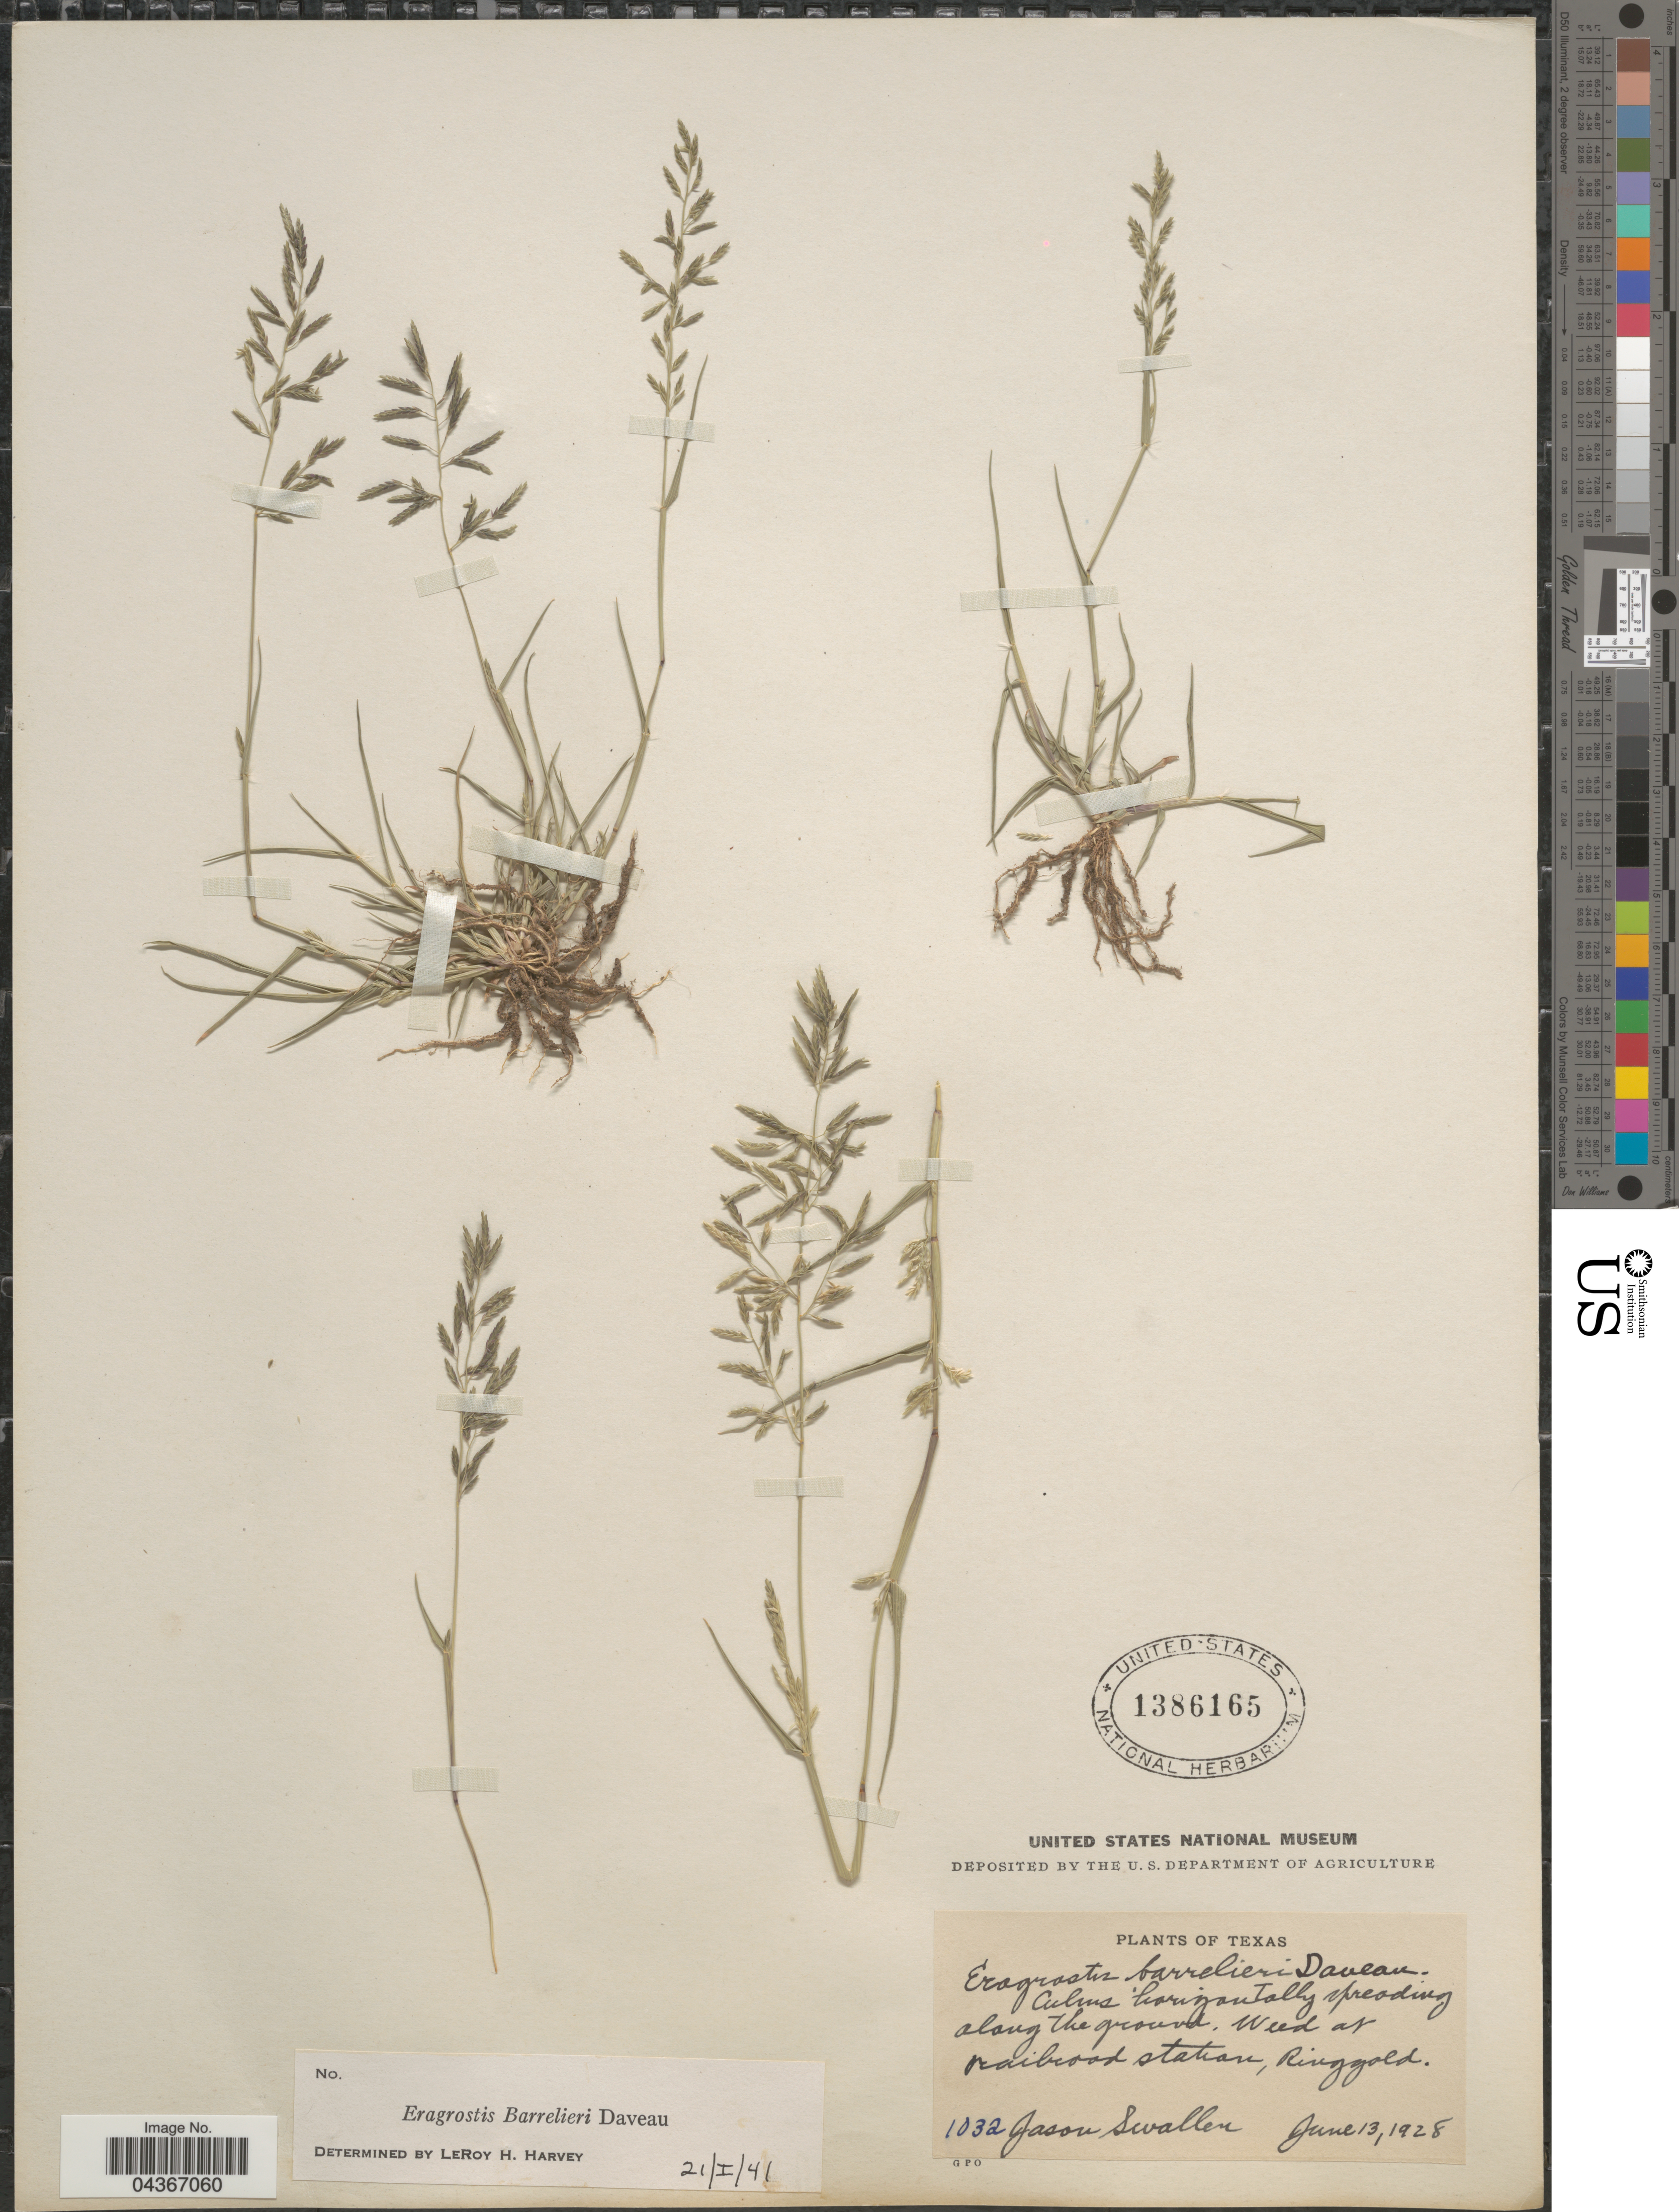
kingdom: Plantae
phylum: Tracheophyta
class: Liliopsida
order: Poales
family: Poaceae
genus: Eragrostis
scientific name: Eragrostis barrelieri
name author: Daveau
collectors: J. R. Swallen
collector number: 1032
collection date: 1928-06-13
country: United States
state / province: Texas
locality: Along the ground, Weed at railroad station, Ringgold.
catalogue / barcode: US 1386165